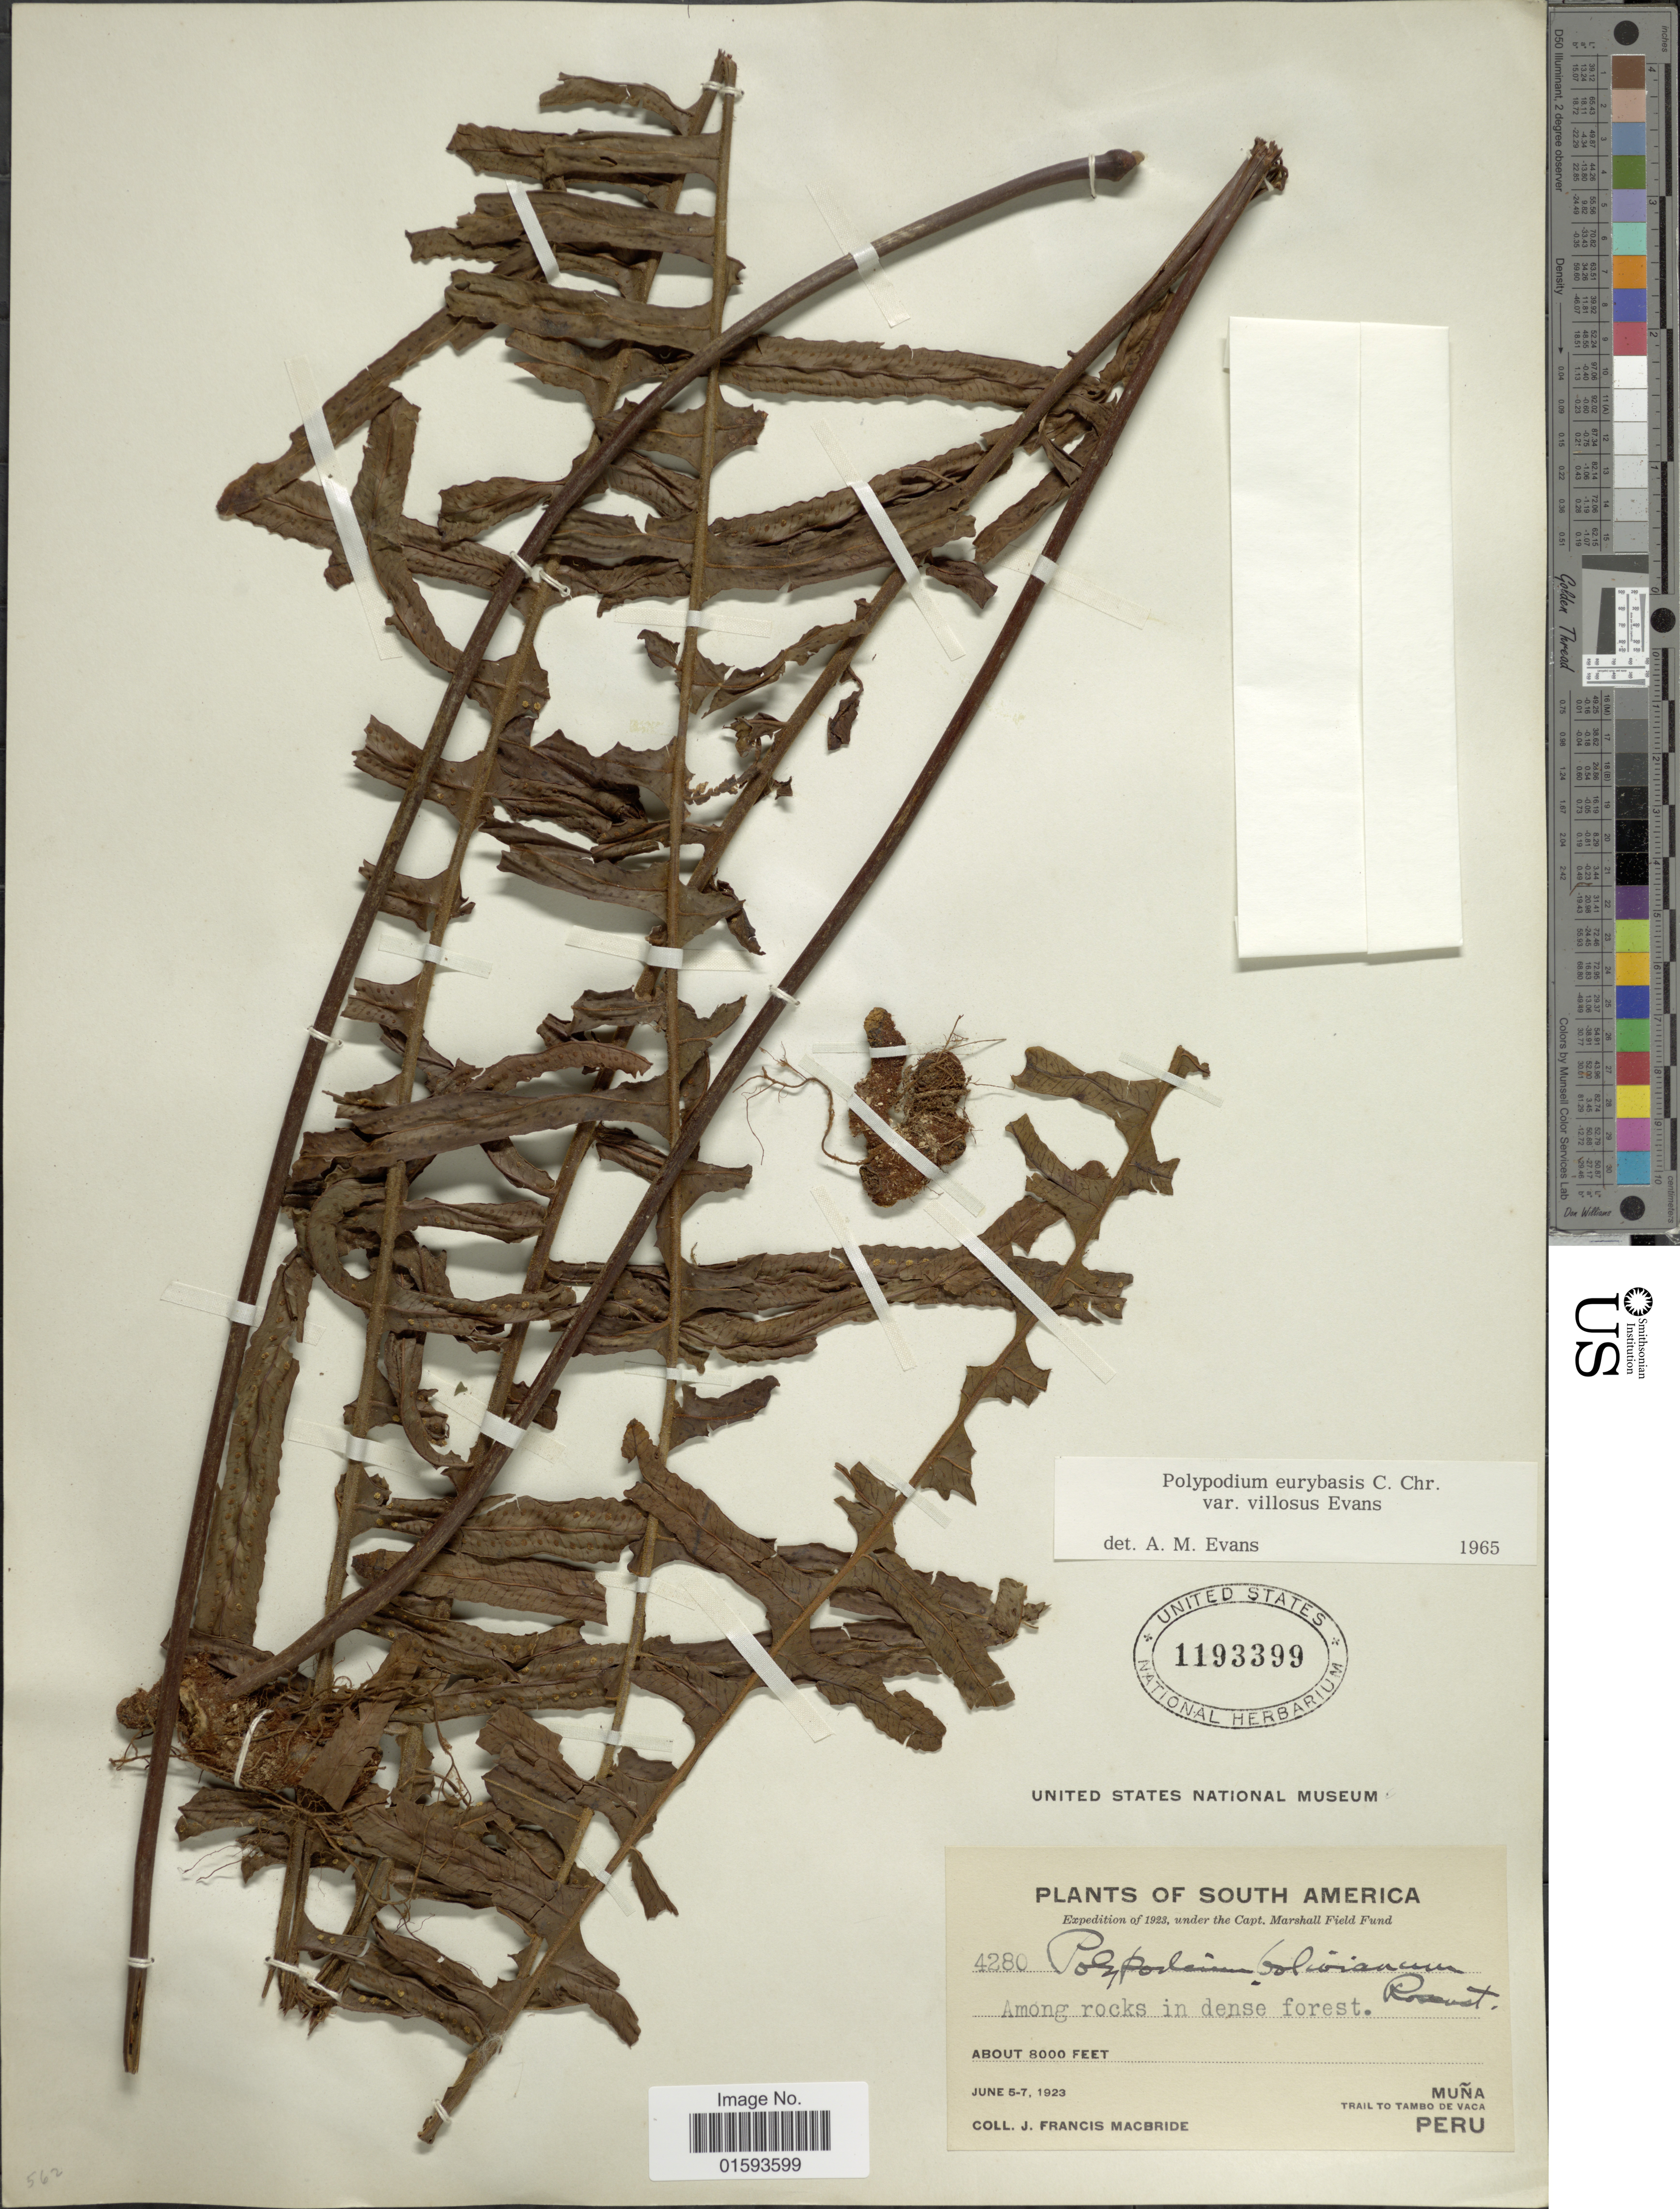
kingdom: Plantae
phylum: Tracheophyta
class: Polypodiopsida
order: Polypodiales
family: Polypodiaceae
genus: Pecluma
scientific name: Pecluma eurybasis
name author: (C. Chr.) M.G. Price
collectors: J. F. Macbride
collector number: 4280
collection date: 1923-06-05/1923-06-07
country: Peru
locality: Among rocks in dense forest, Muna, trail to tambo de vaca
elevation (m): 2438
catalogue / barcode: US 1193399